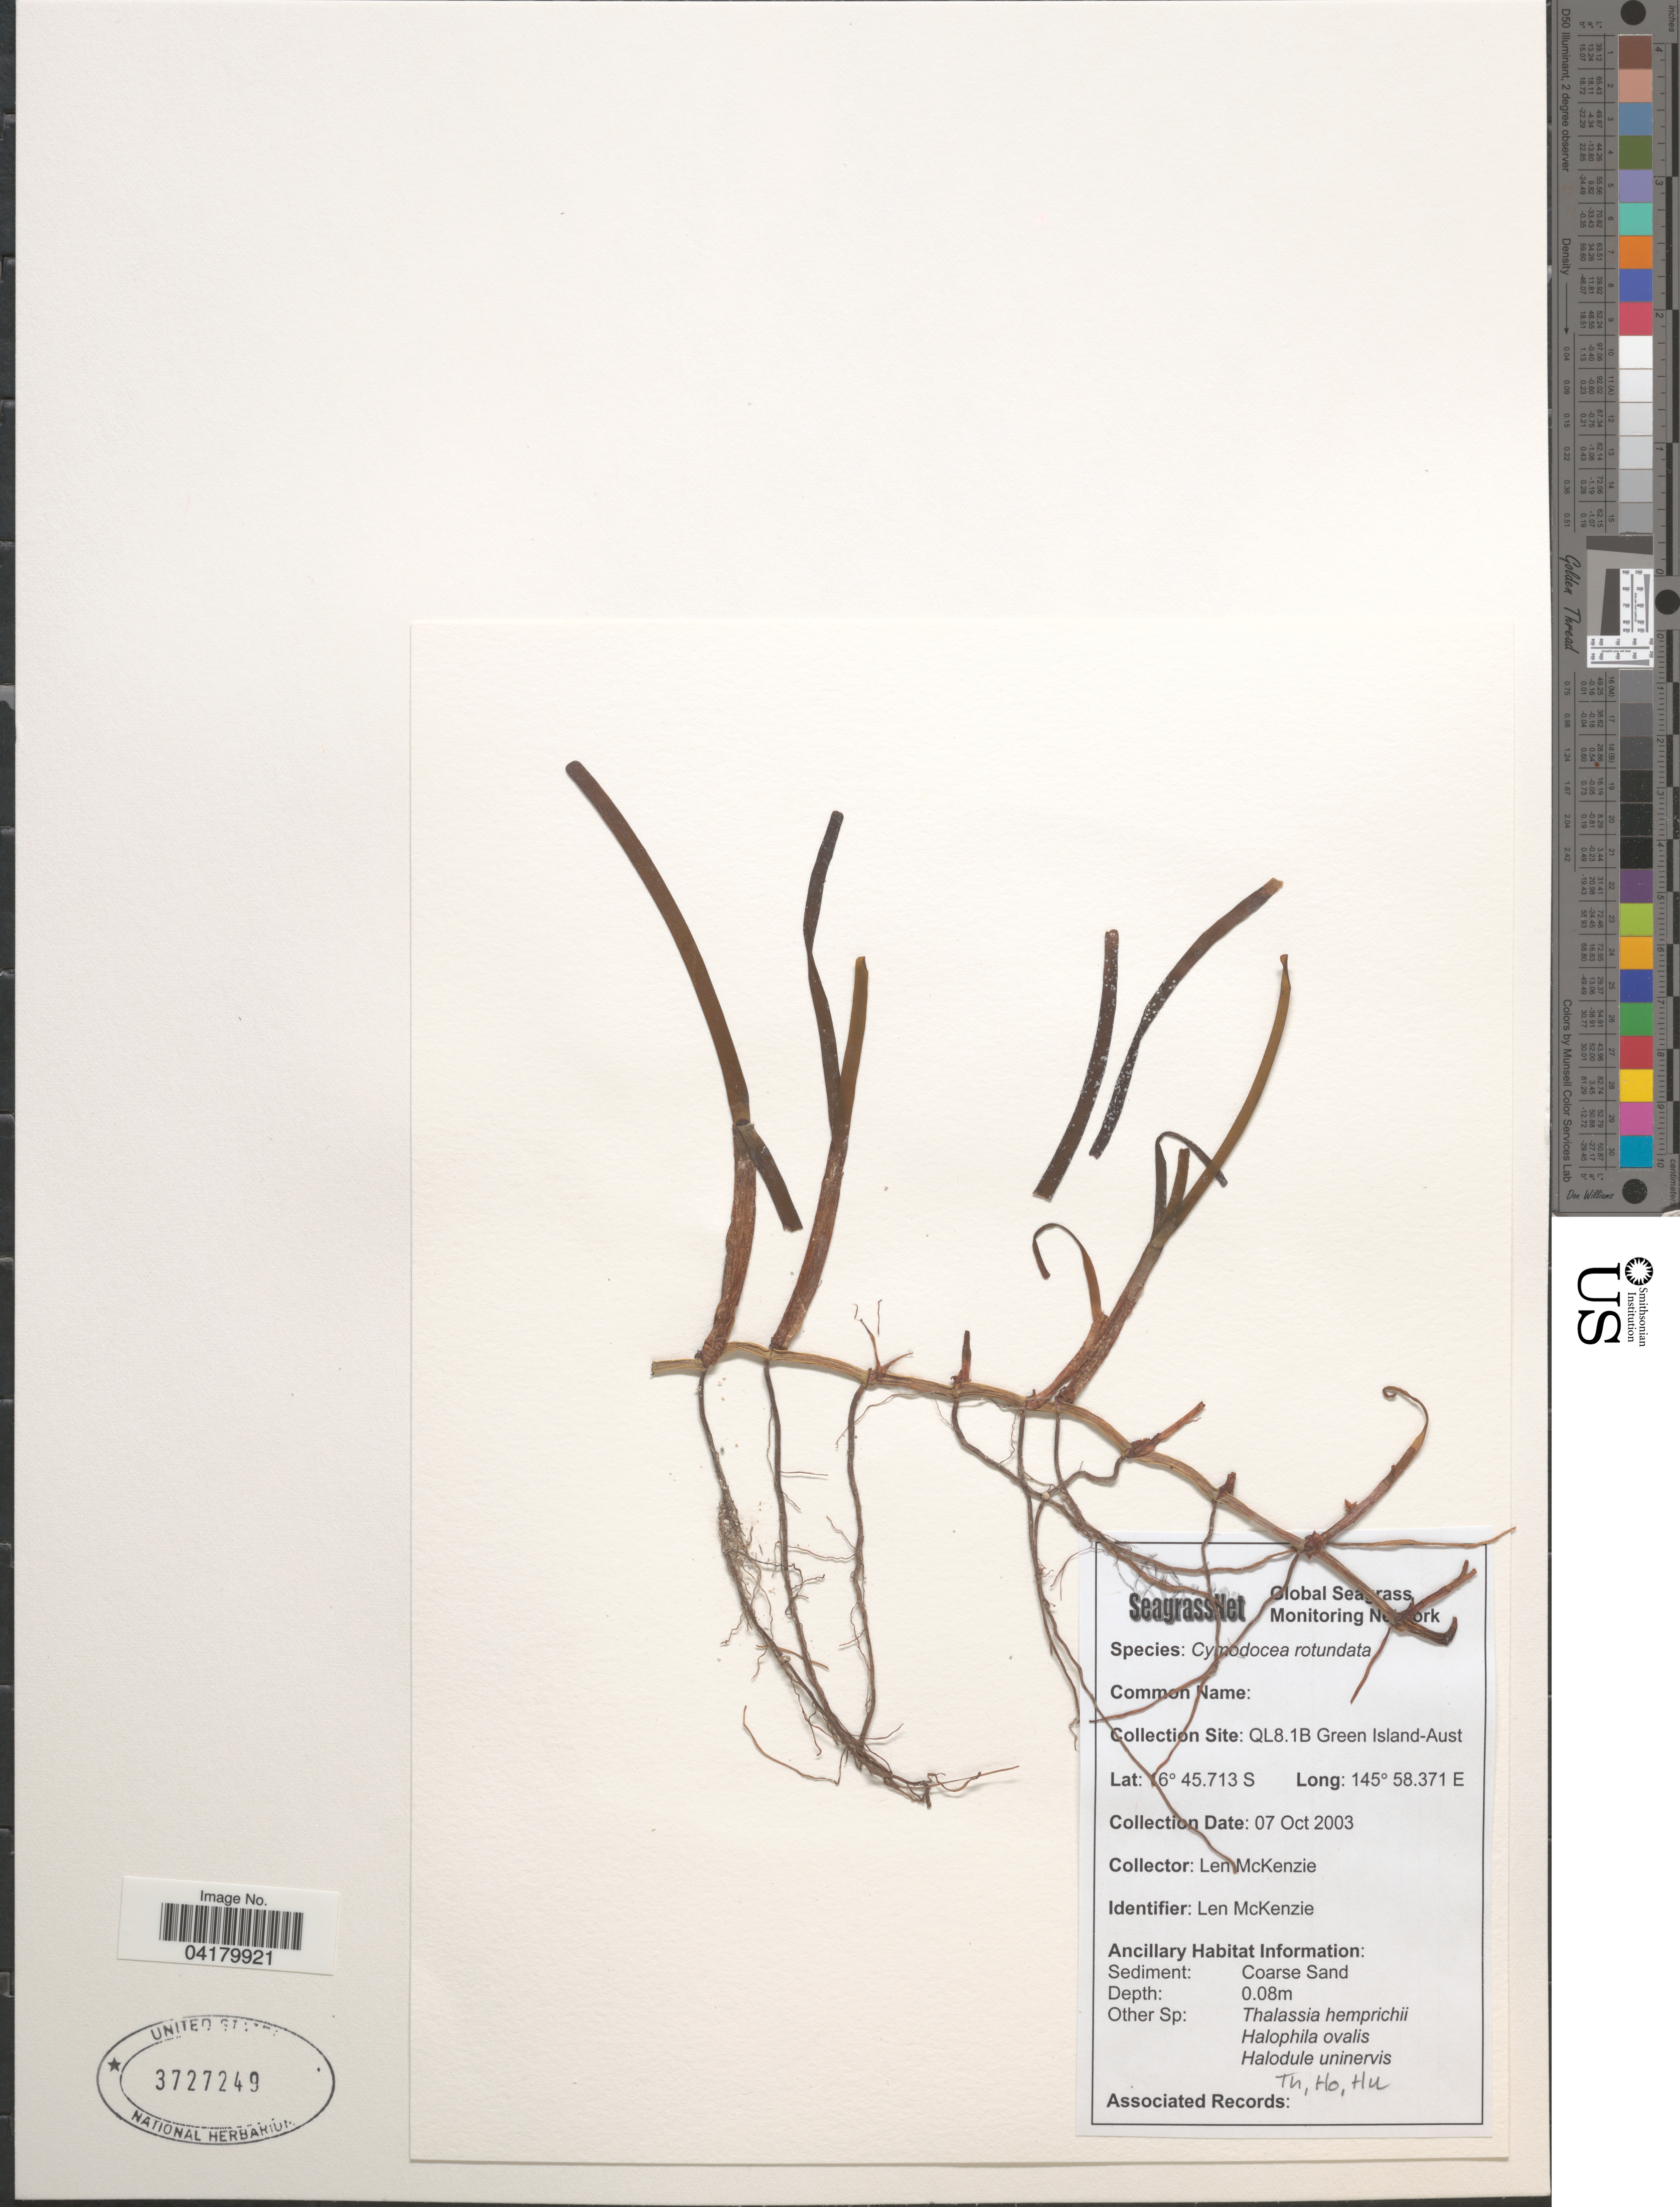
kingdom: Plantae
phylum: Tracheophyta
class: Liliopsida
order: Alismatales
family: Cymodoceaceae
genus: Cymodocea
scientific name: Cymodocea rotundata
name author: Asch. & Schweinf.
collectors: L. McKenzie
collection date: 2003-10-07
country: Australia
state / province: Queensland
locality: Collection Site: QL8.1B Green Island.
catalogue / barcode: US 3727249